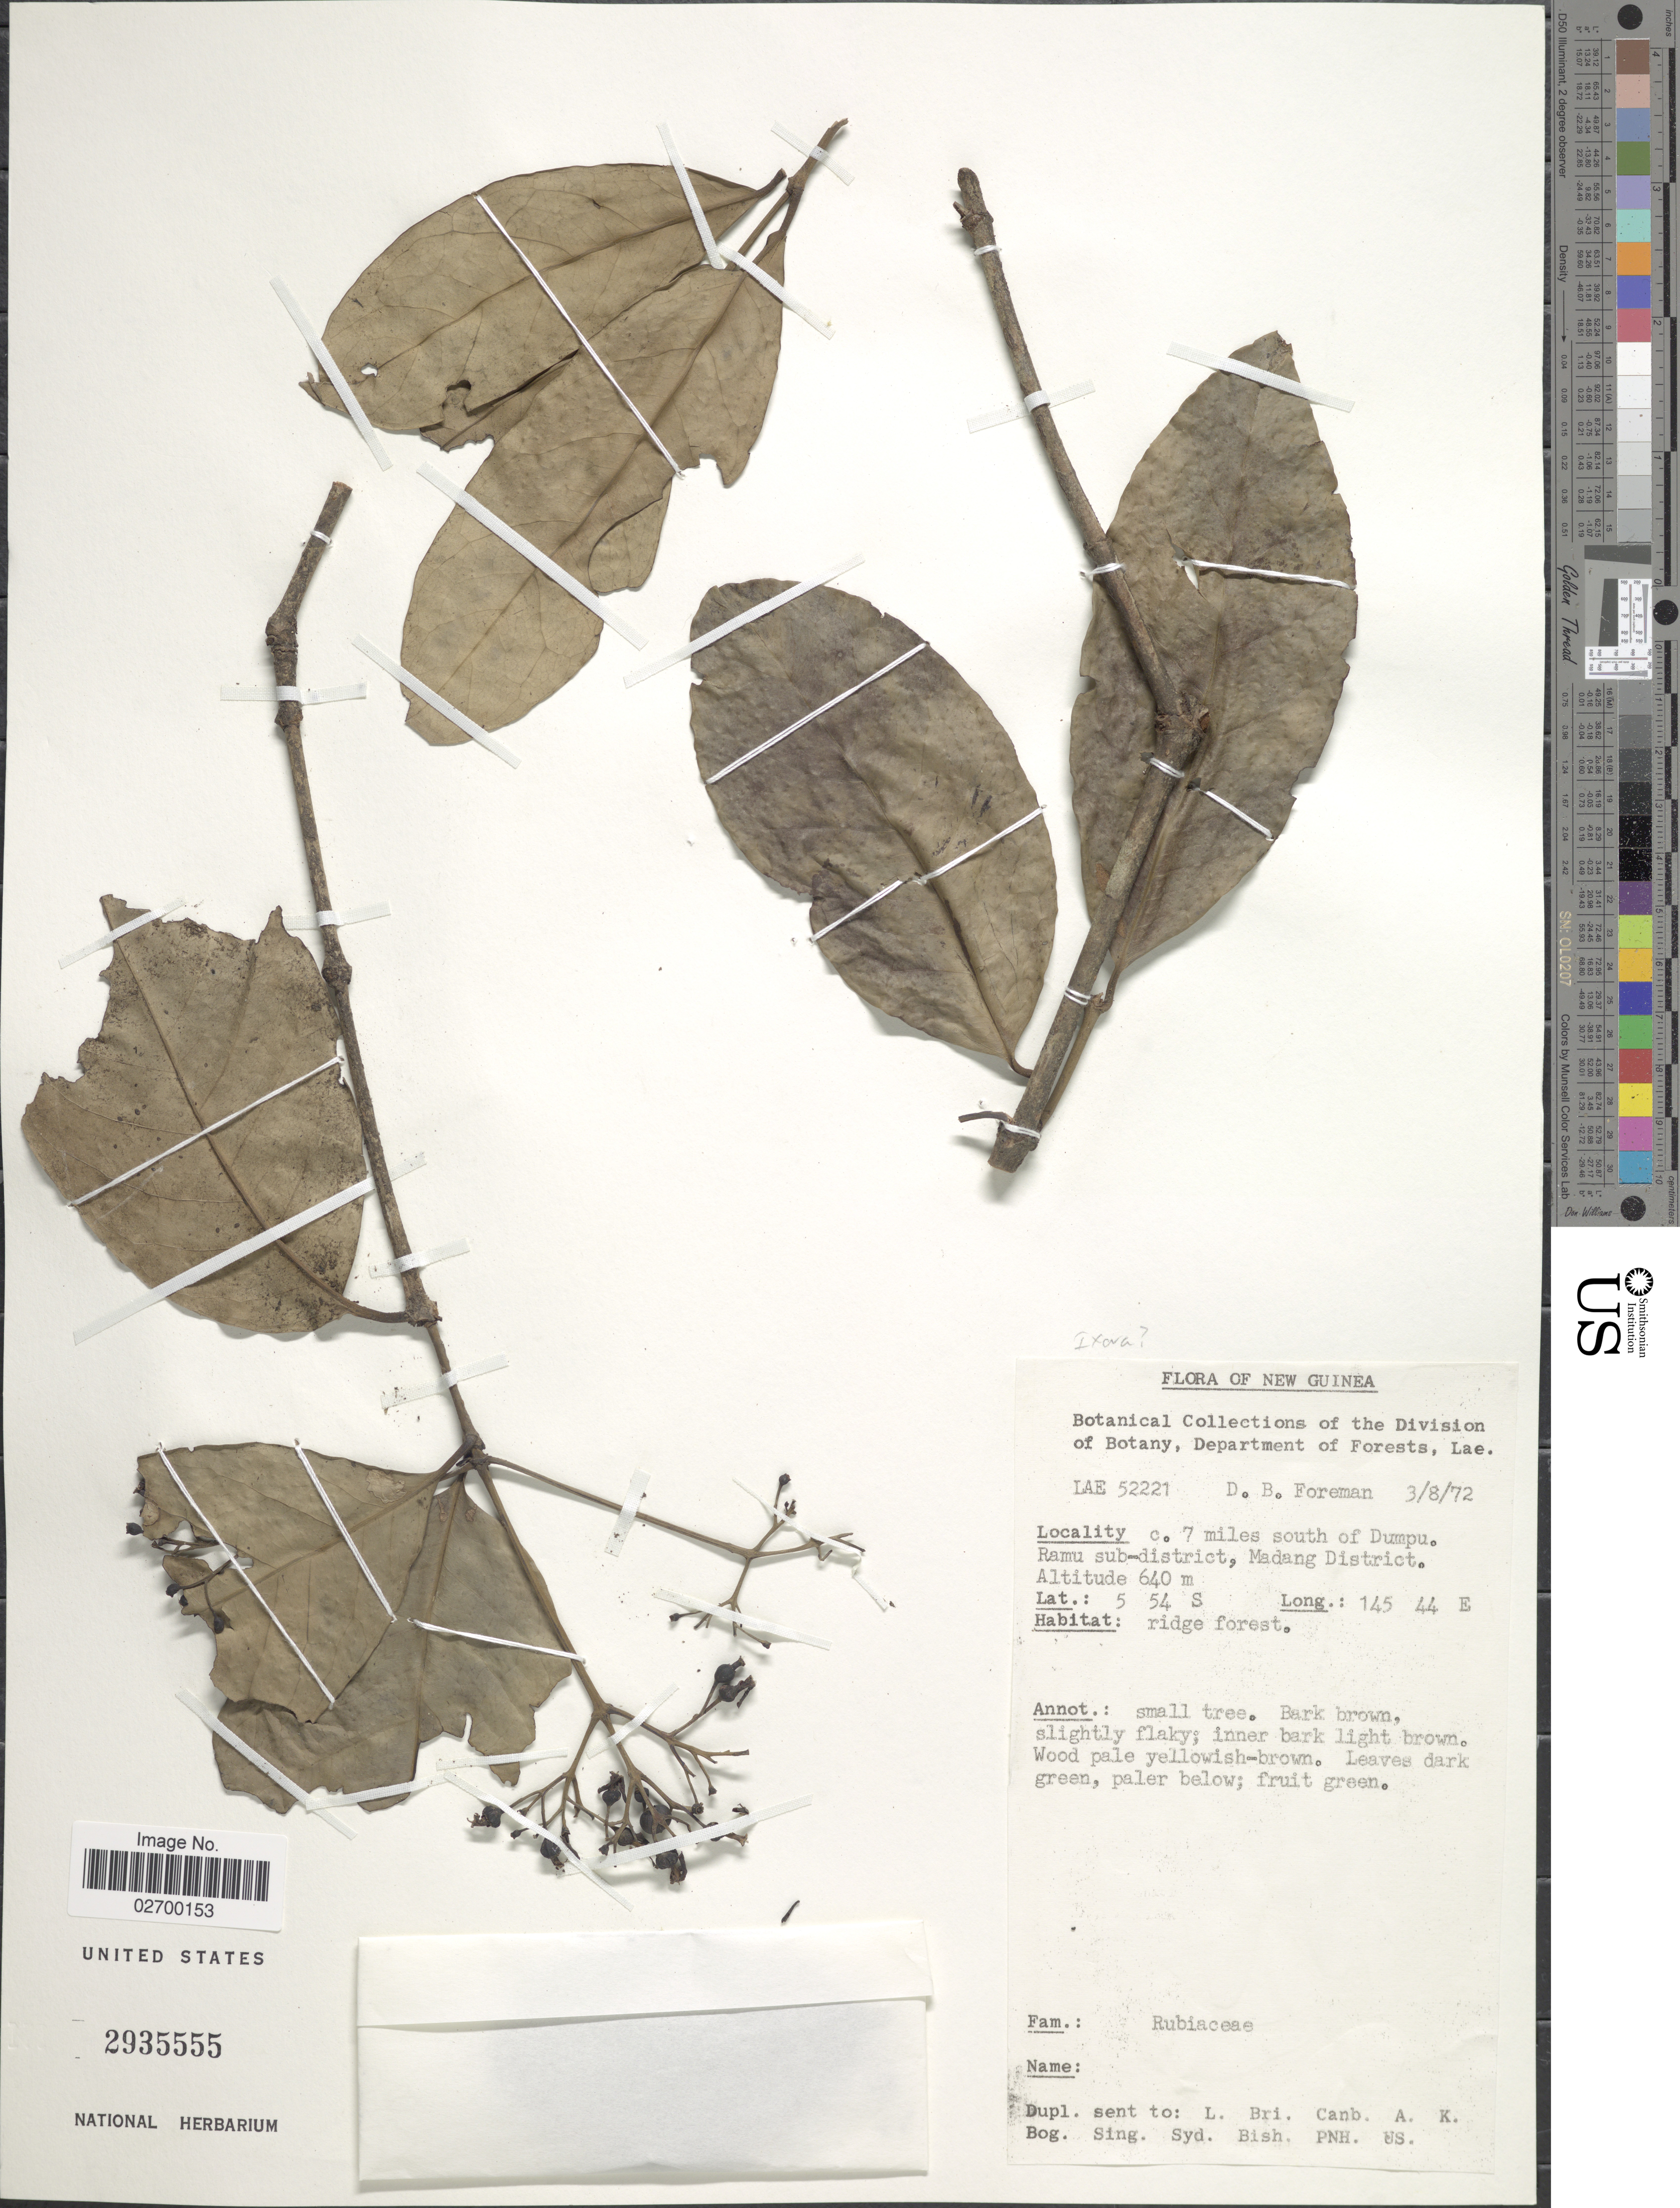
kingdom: Plantae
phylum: Tracheophyta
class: Magnoliopsida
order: Gentianales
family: Rubiaceae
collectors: D. Foreman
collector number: LAE 52221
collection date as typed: Transcribed d/m/y: 3/8/72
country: Papua New Guinea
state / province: Madang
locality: New Guinea. c. 7 miles south of Dumpu, Ramu Sub-district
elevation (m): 640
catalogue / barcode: US 2935555